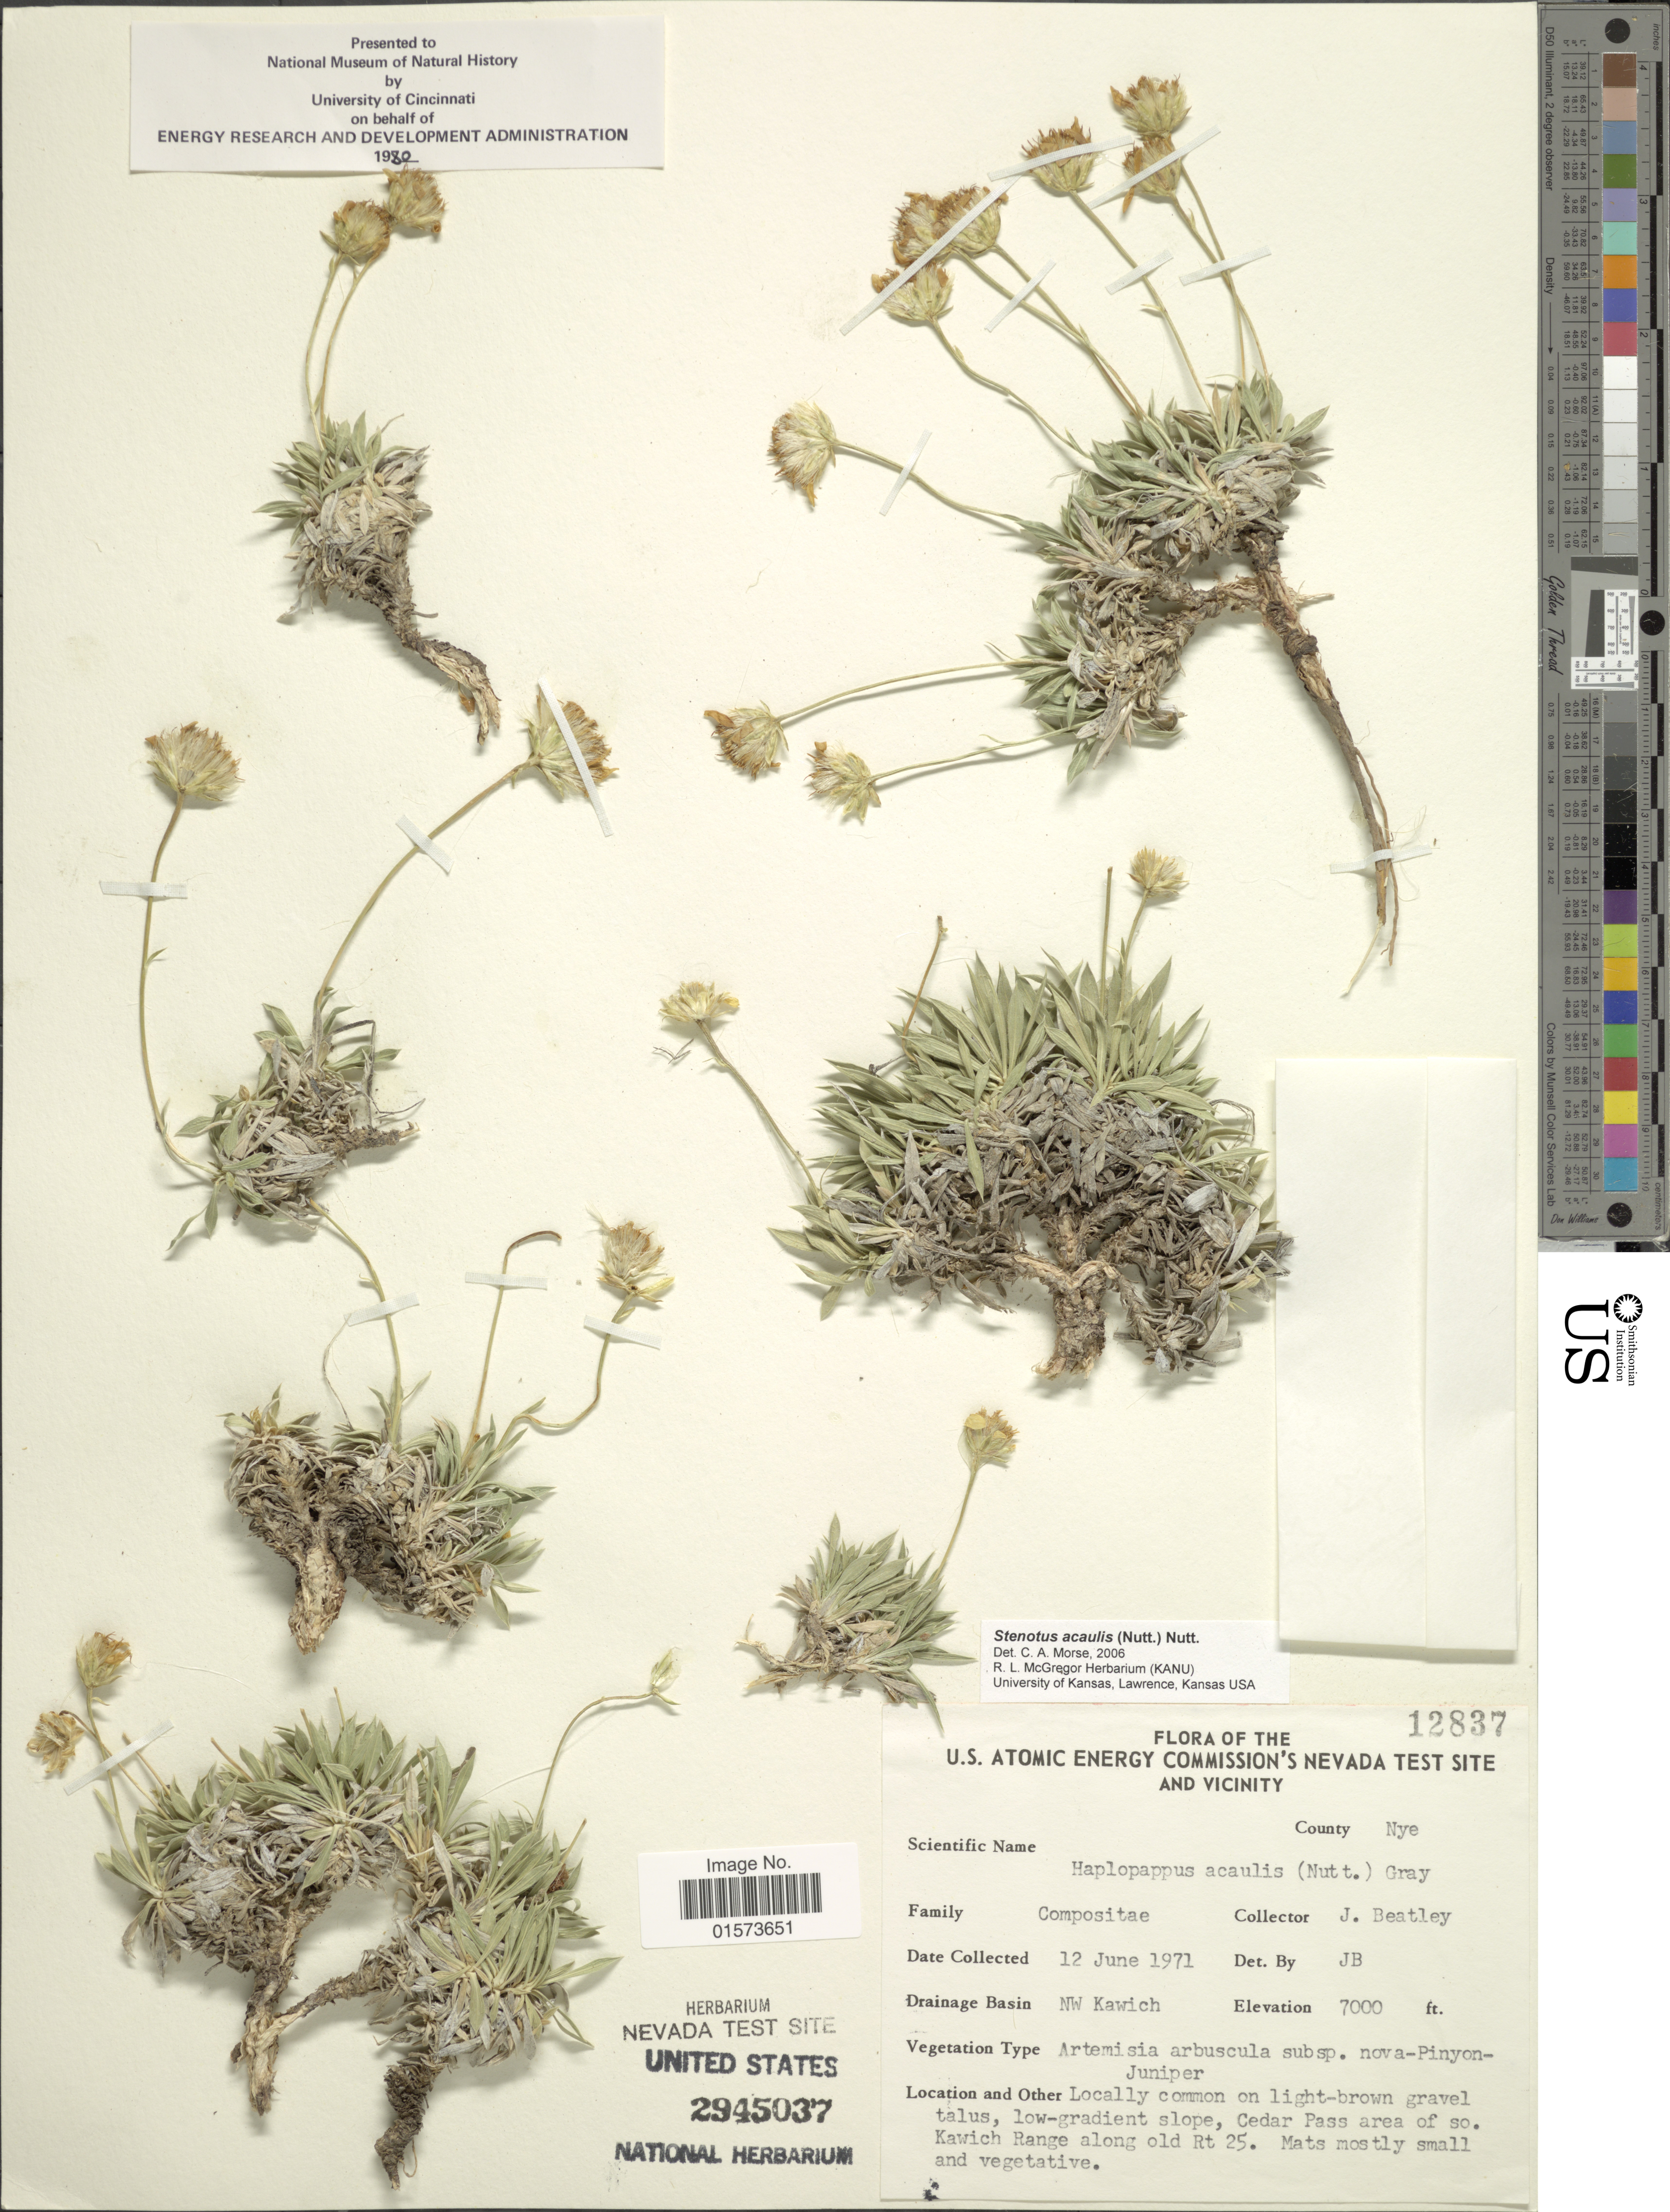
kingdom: Plantae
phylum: Tracheophyta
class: Magnoliopsida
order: Asterales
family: Asteraceae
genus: Stenotus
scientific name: Stenotus acaulis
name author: (Nutt.) Nutt.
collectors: J. C. Beatley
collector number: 12837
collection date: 1971-06-12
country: United States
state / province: Nevada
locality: U.S. Atomic Energy Comision's Nevada Test Site and Vicinity, Drainage Basin NW Kawich, locally common on light-brown gravel talus, low-gradient slope, Cedar Pass area of so. Kawich Range along old Rt. 25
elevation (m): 2134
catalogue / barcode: US 2945037